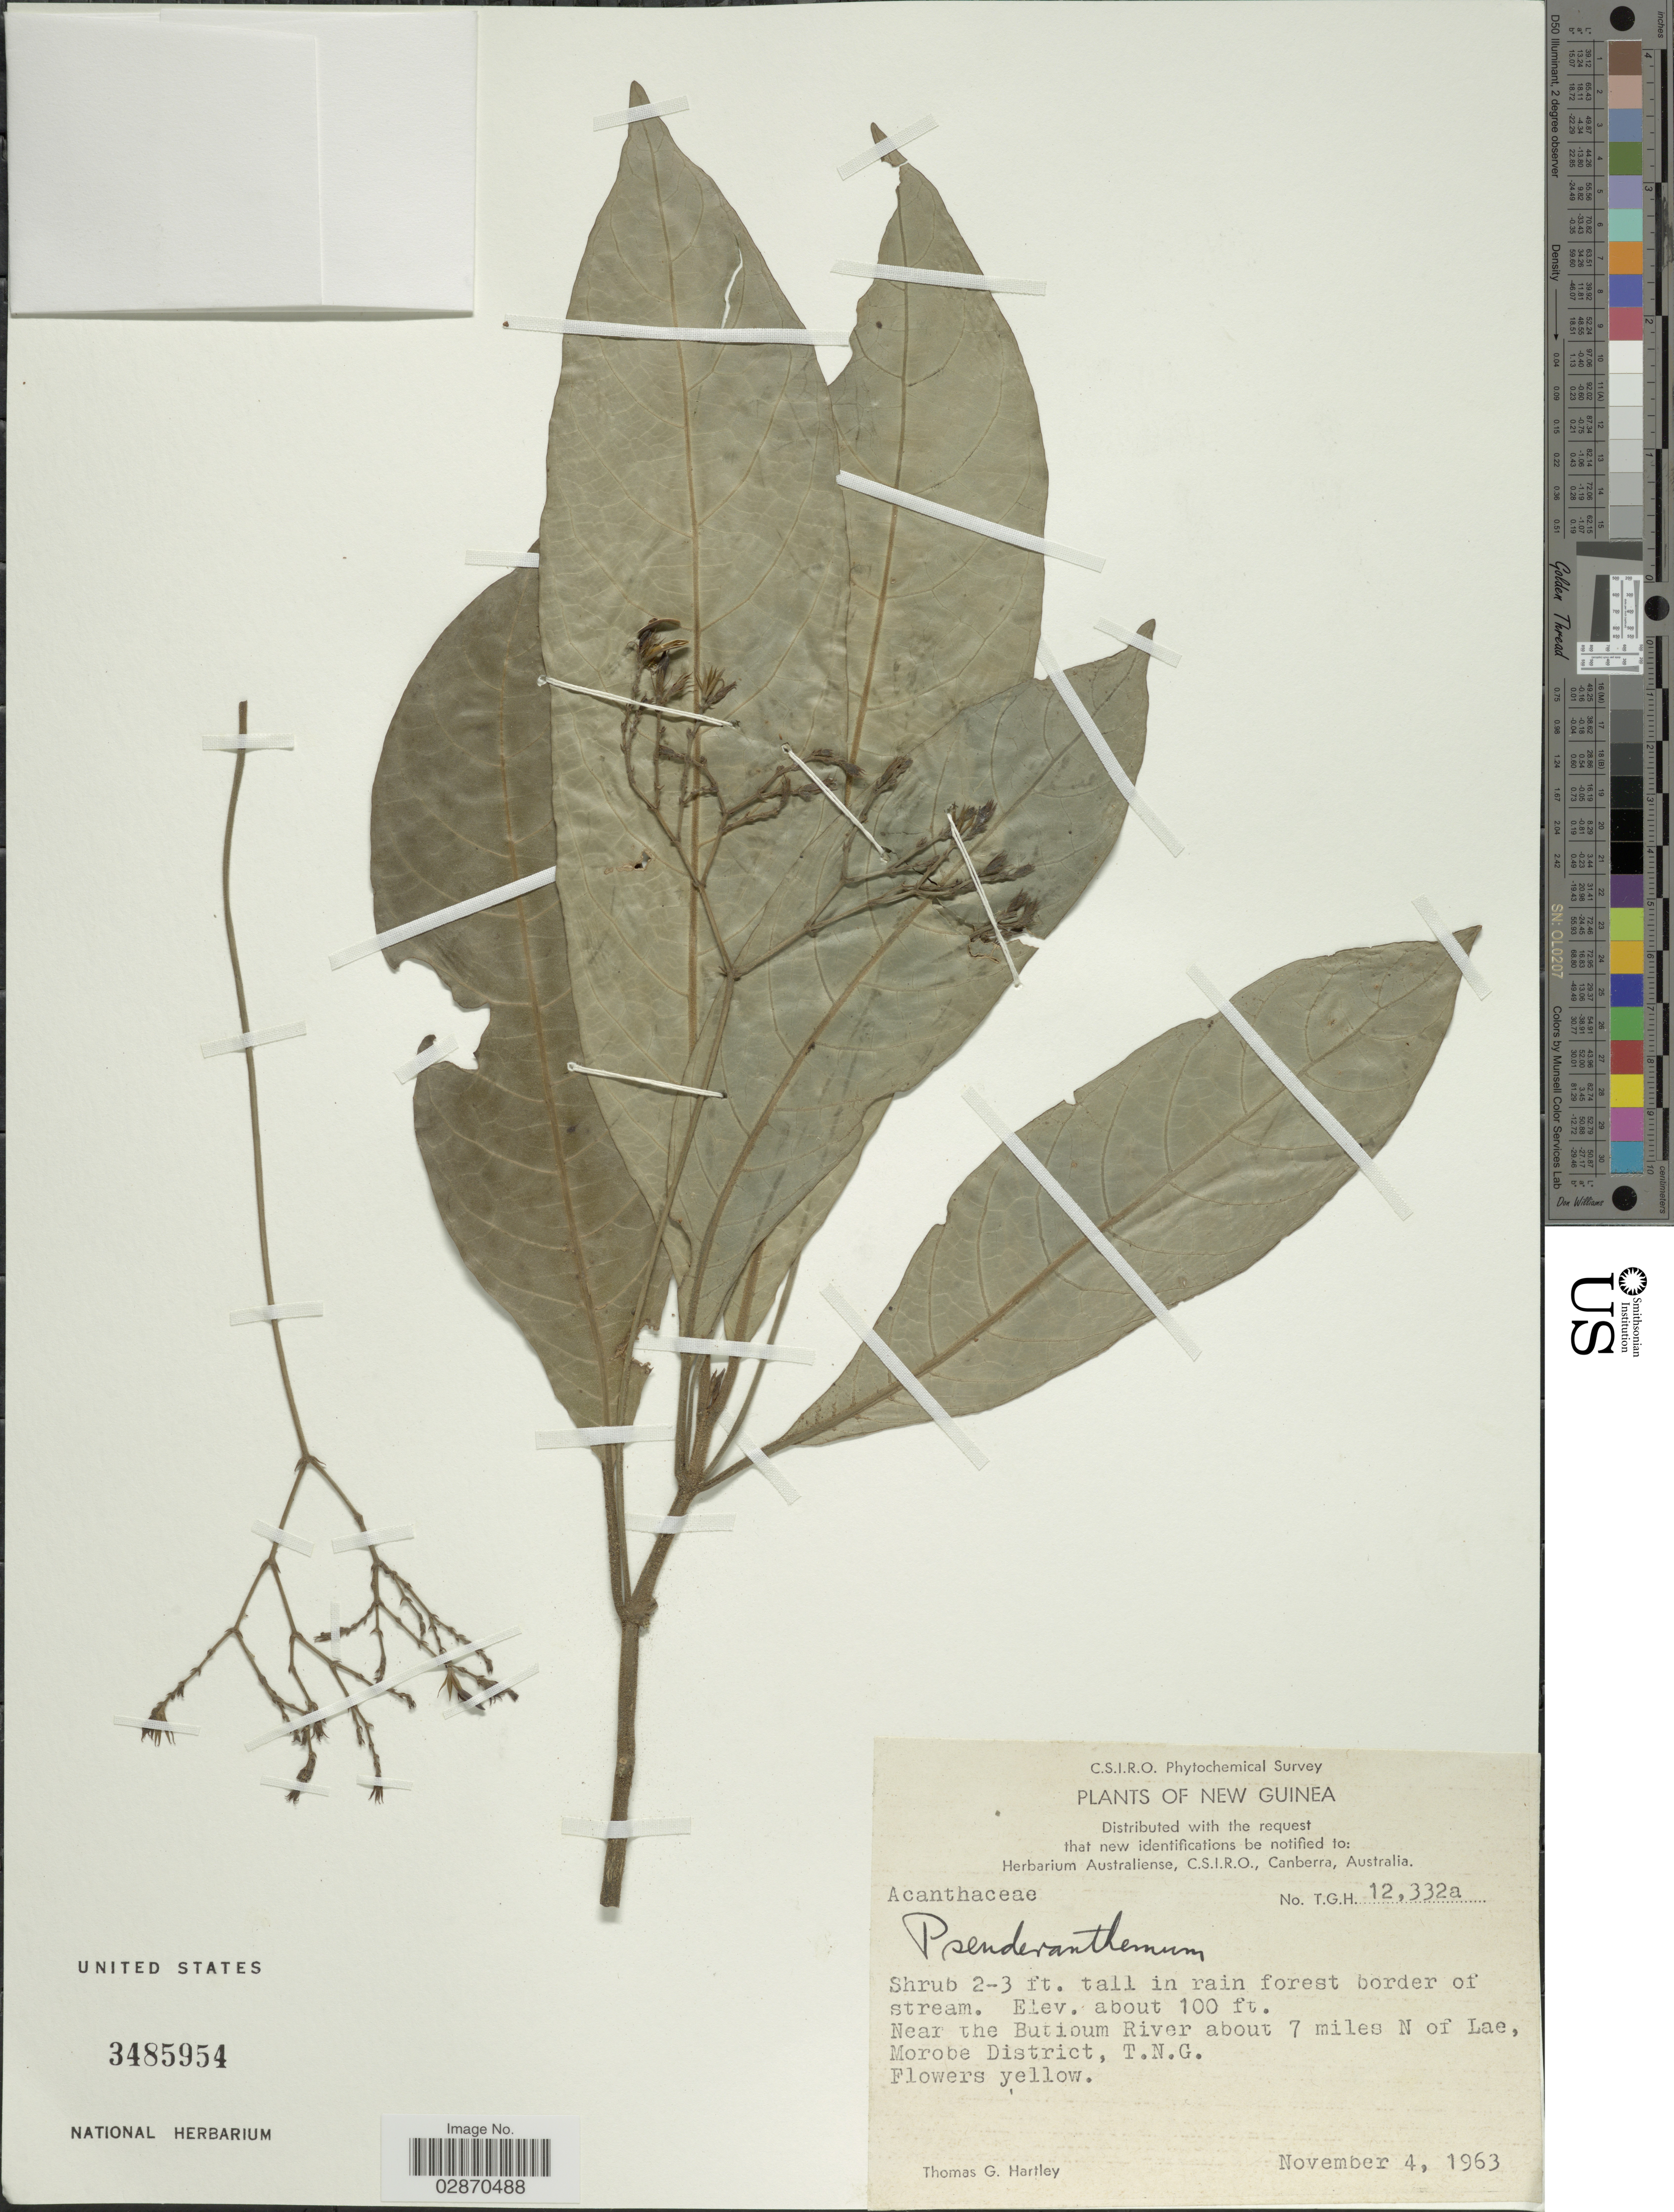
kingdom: Plantae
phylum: Tracheophyta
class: Magnoliopsida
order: Lamiales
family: Acanthaceae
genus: Pseuderanthemum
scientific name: Pseuderanthemum sp.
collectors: T. G. Hartley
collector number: T.G.H. 12332a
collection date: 1963-11-04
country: Papua New Guinea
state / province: Morobe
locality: New Guinea. Near the Butioum River about 7 miles N of Lae, Morobe District, T.N.G.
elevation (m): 30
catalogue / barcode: US 3485954